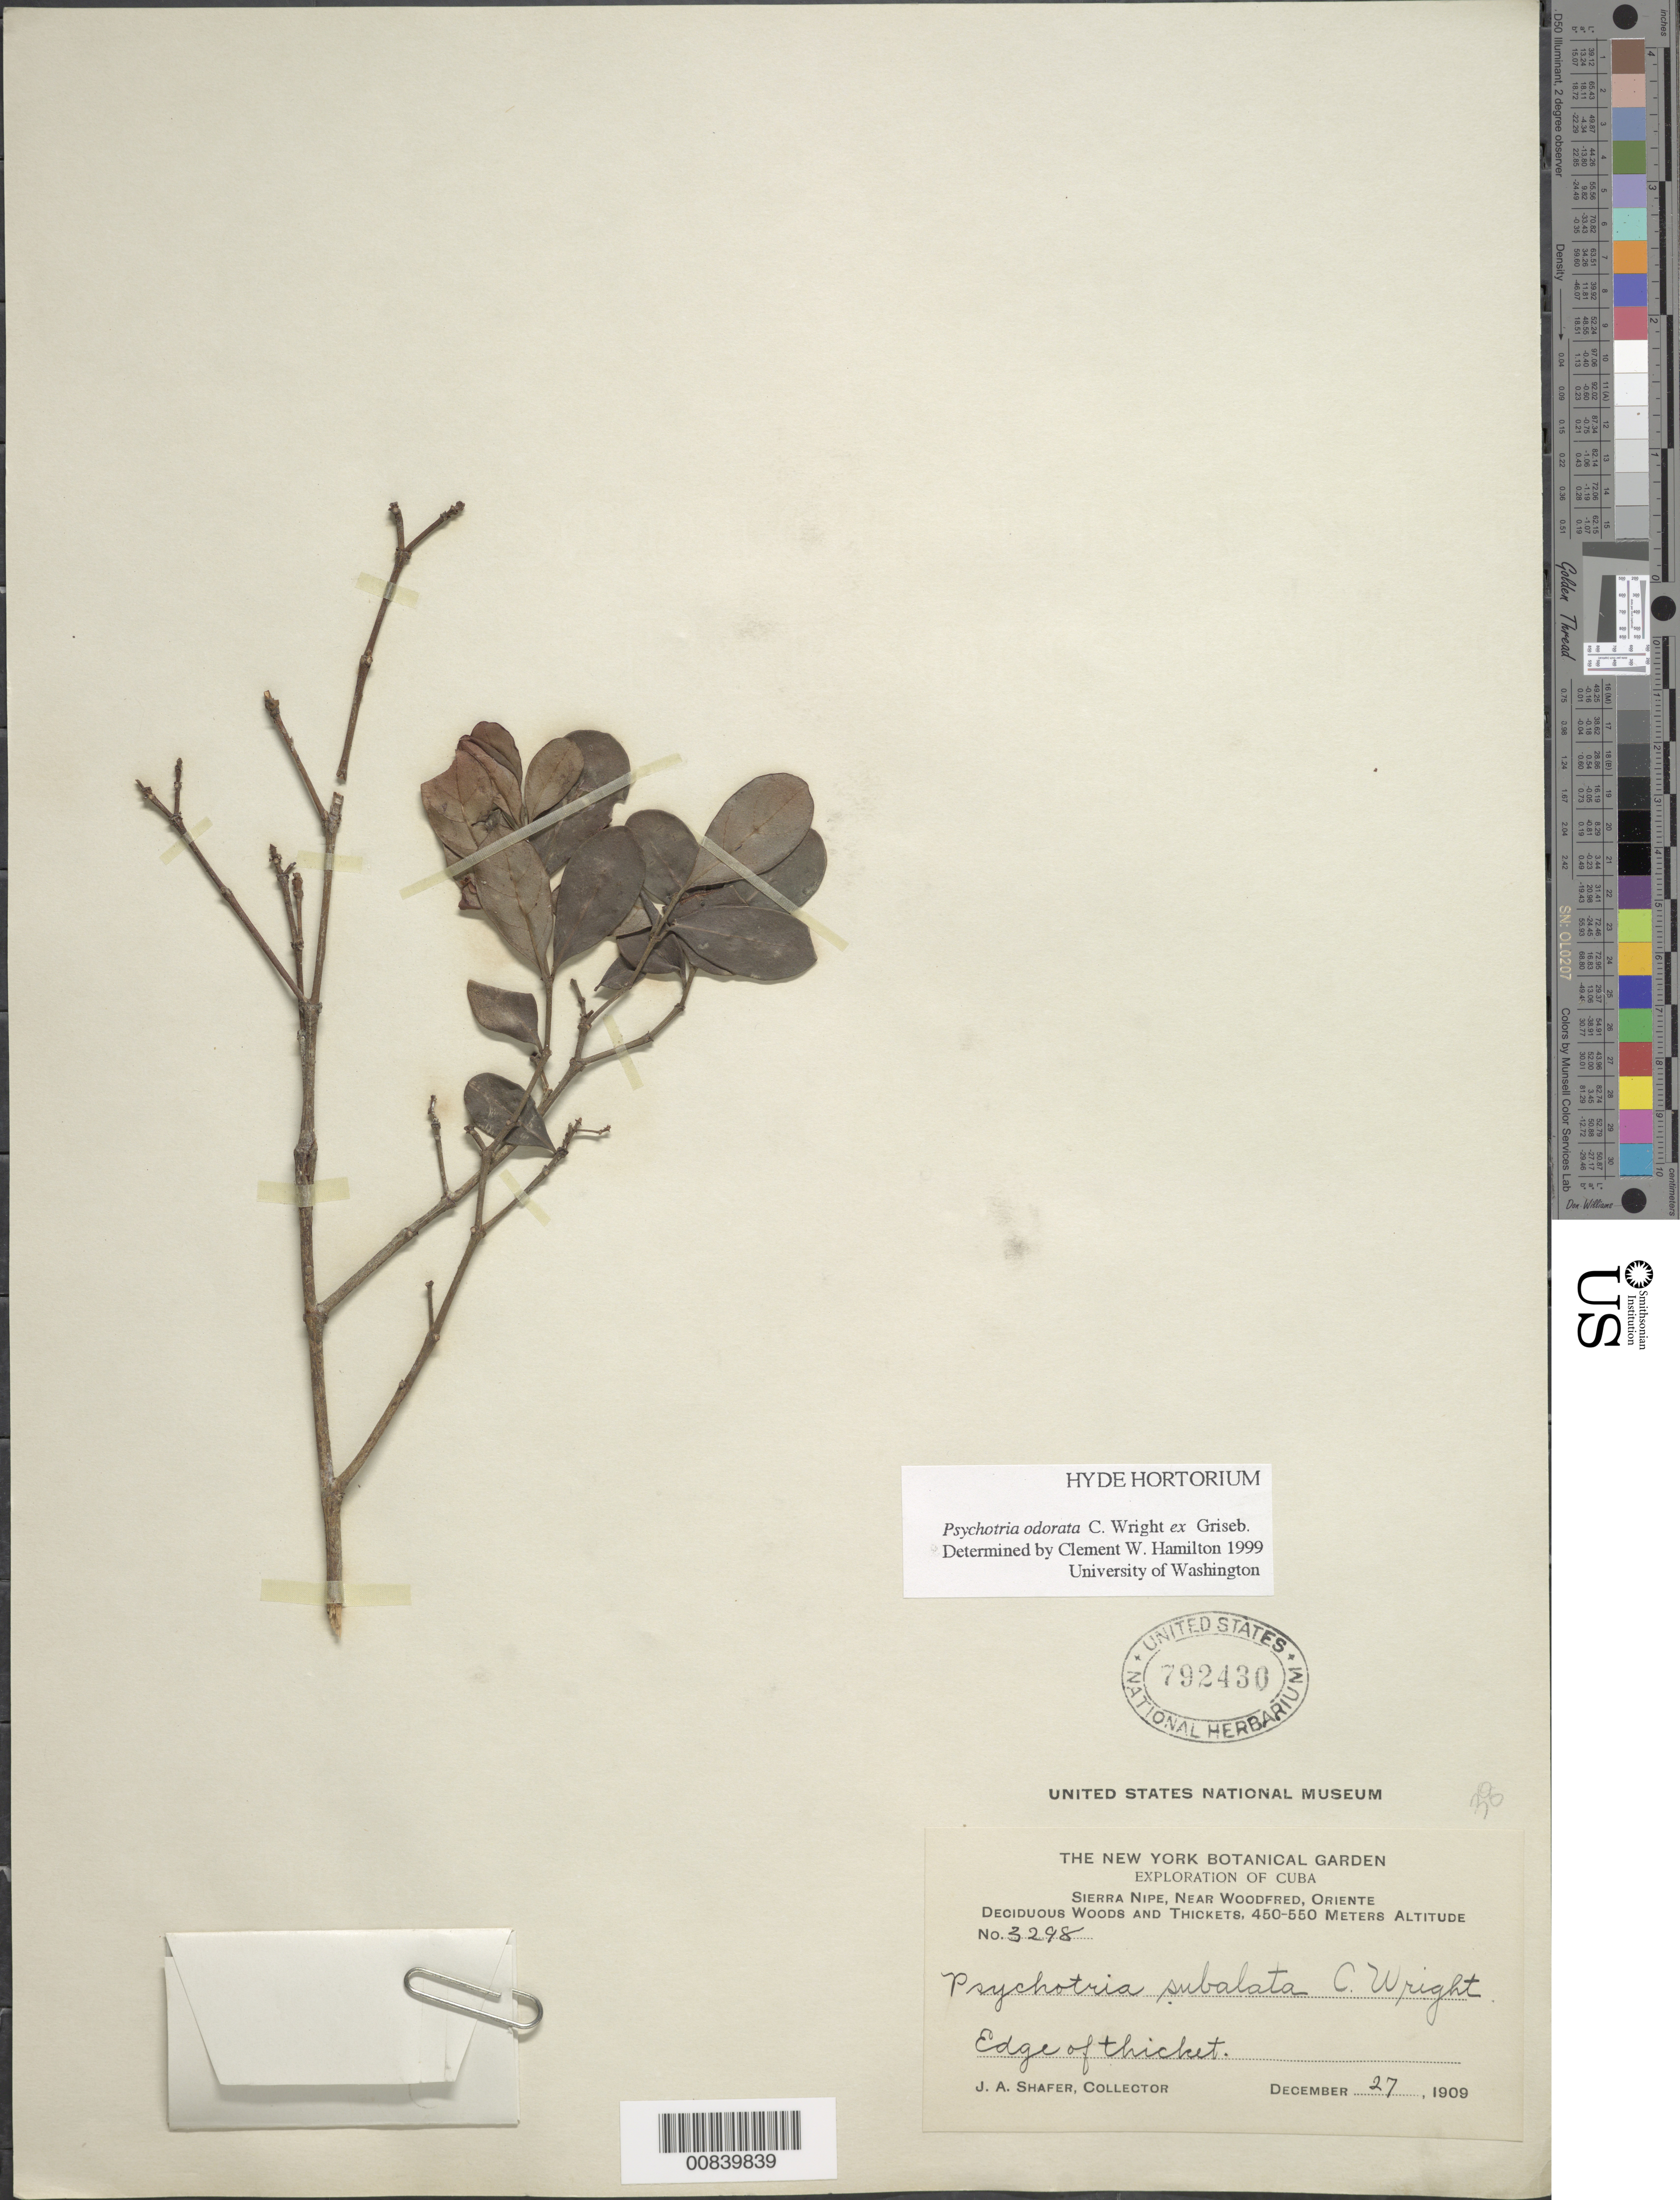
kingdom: Plantae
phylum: Tracheophyta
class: Magnoliopsida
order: Gentianales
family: Rubiaceae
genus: Psychotria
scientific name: Psychotria odorata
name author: C. Wright ex Griseb.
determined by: Hamilton, C. W.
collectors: J. A. Shafer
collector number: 3298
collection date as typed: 27 Dec 1909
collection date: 1909-12-27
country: Cuba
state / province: Oriente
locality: Sierra Nipe, near Woodfred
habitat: Deciduous woods and thickets, edge of thicket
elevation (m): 450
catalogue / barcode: US 792430